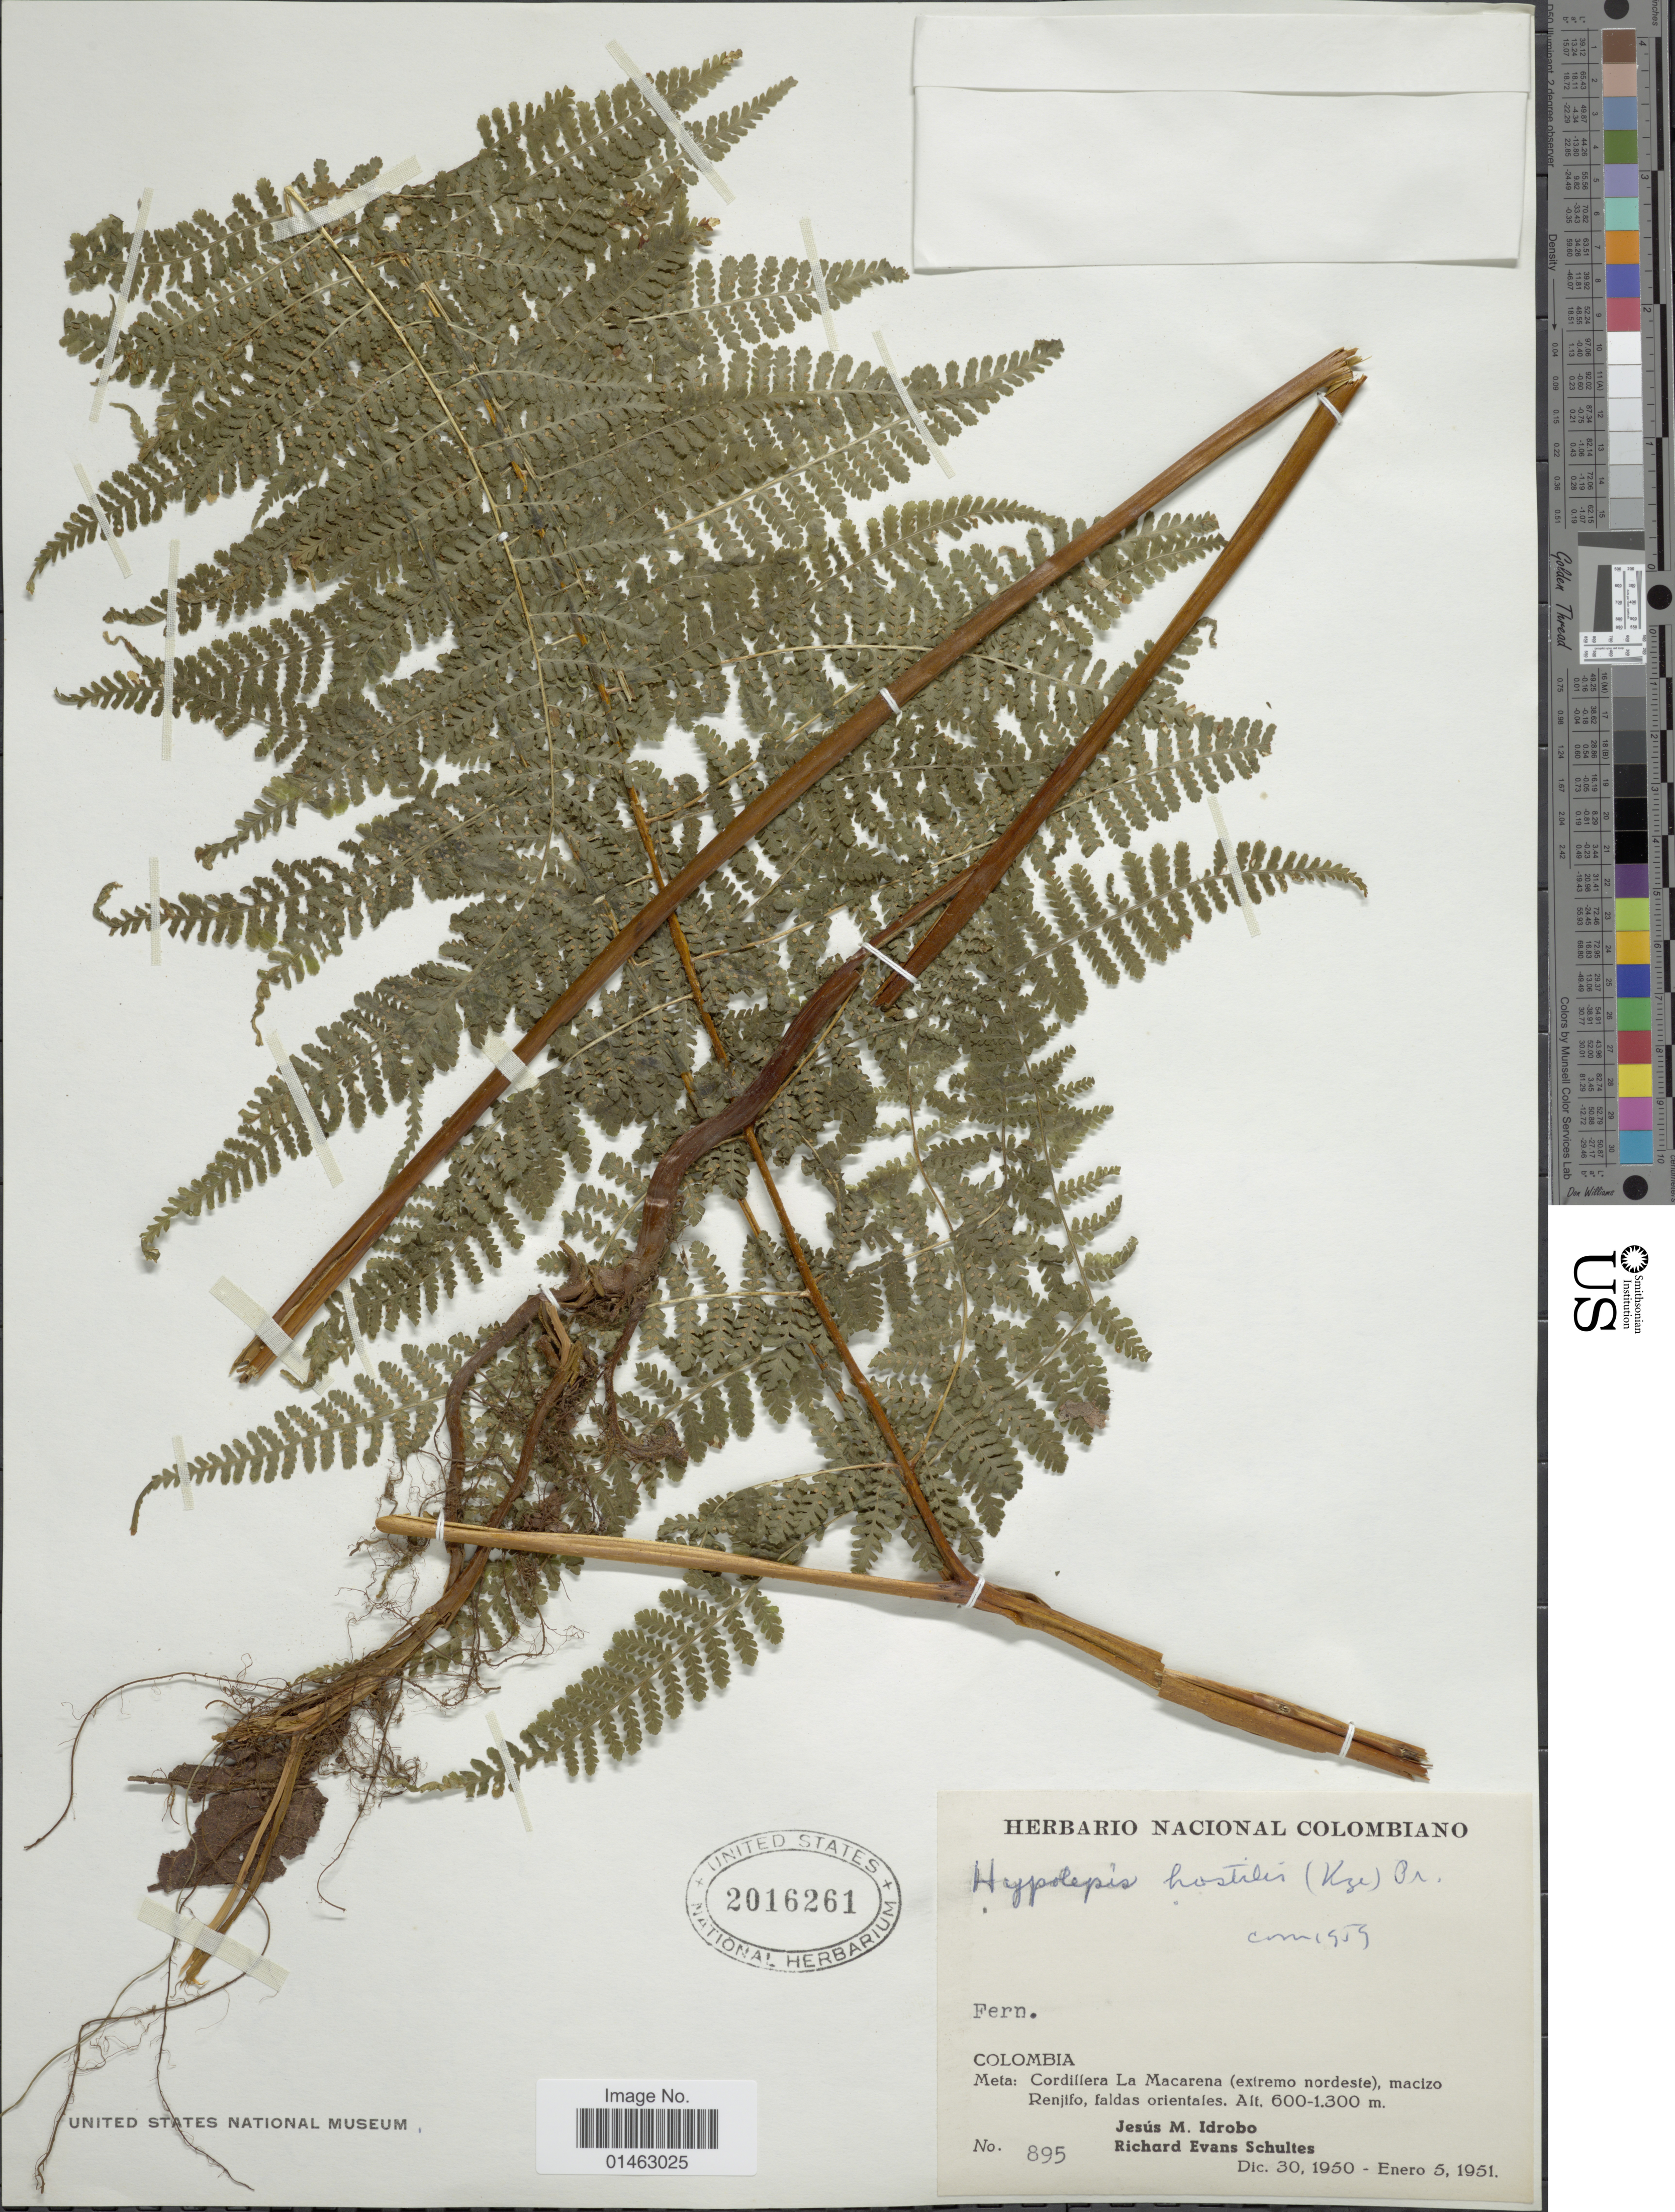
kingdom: Plantae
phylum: Tracheophyta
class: Polypodiopsida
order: Polypodiales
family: Dennstaedtiaceae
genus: Hypolepis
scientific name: Hypolepis hostilis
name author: (Kunze) C. Presl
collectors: J. M. Idrobo & R. E. Schultes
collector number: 895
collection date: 1950-12-30/1951-01-05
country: Colombia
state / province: Meta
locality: Cordillera La Macarena (extremo nordeste), macizo Renjifo, faldas oientales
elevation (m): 600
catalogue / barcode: US 2016261